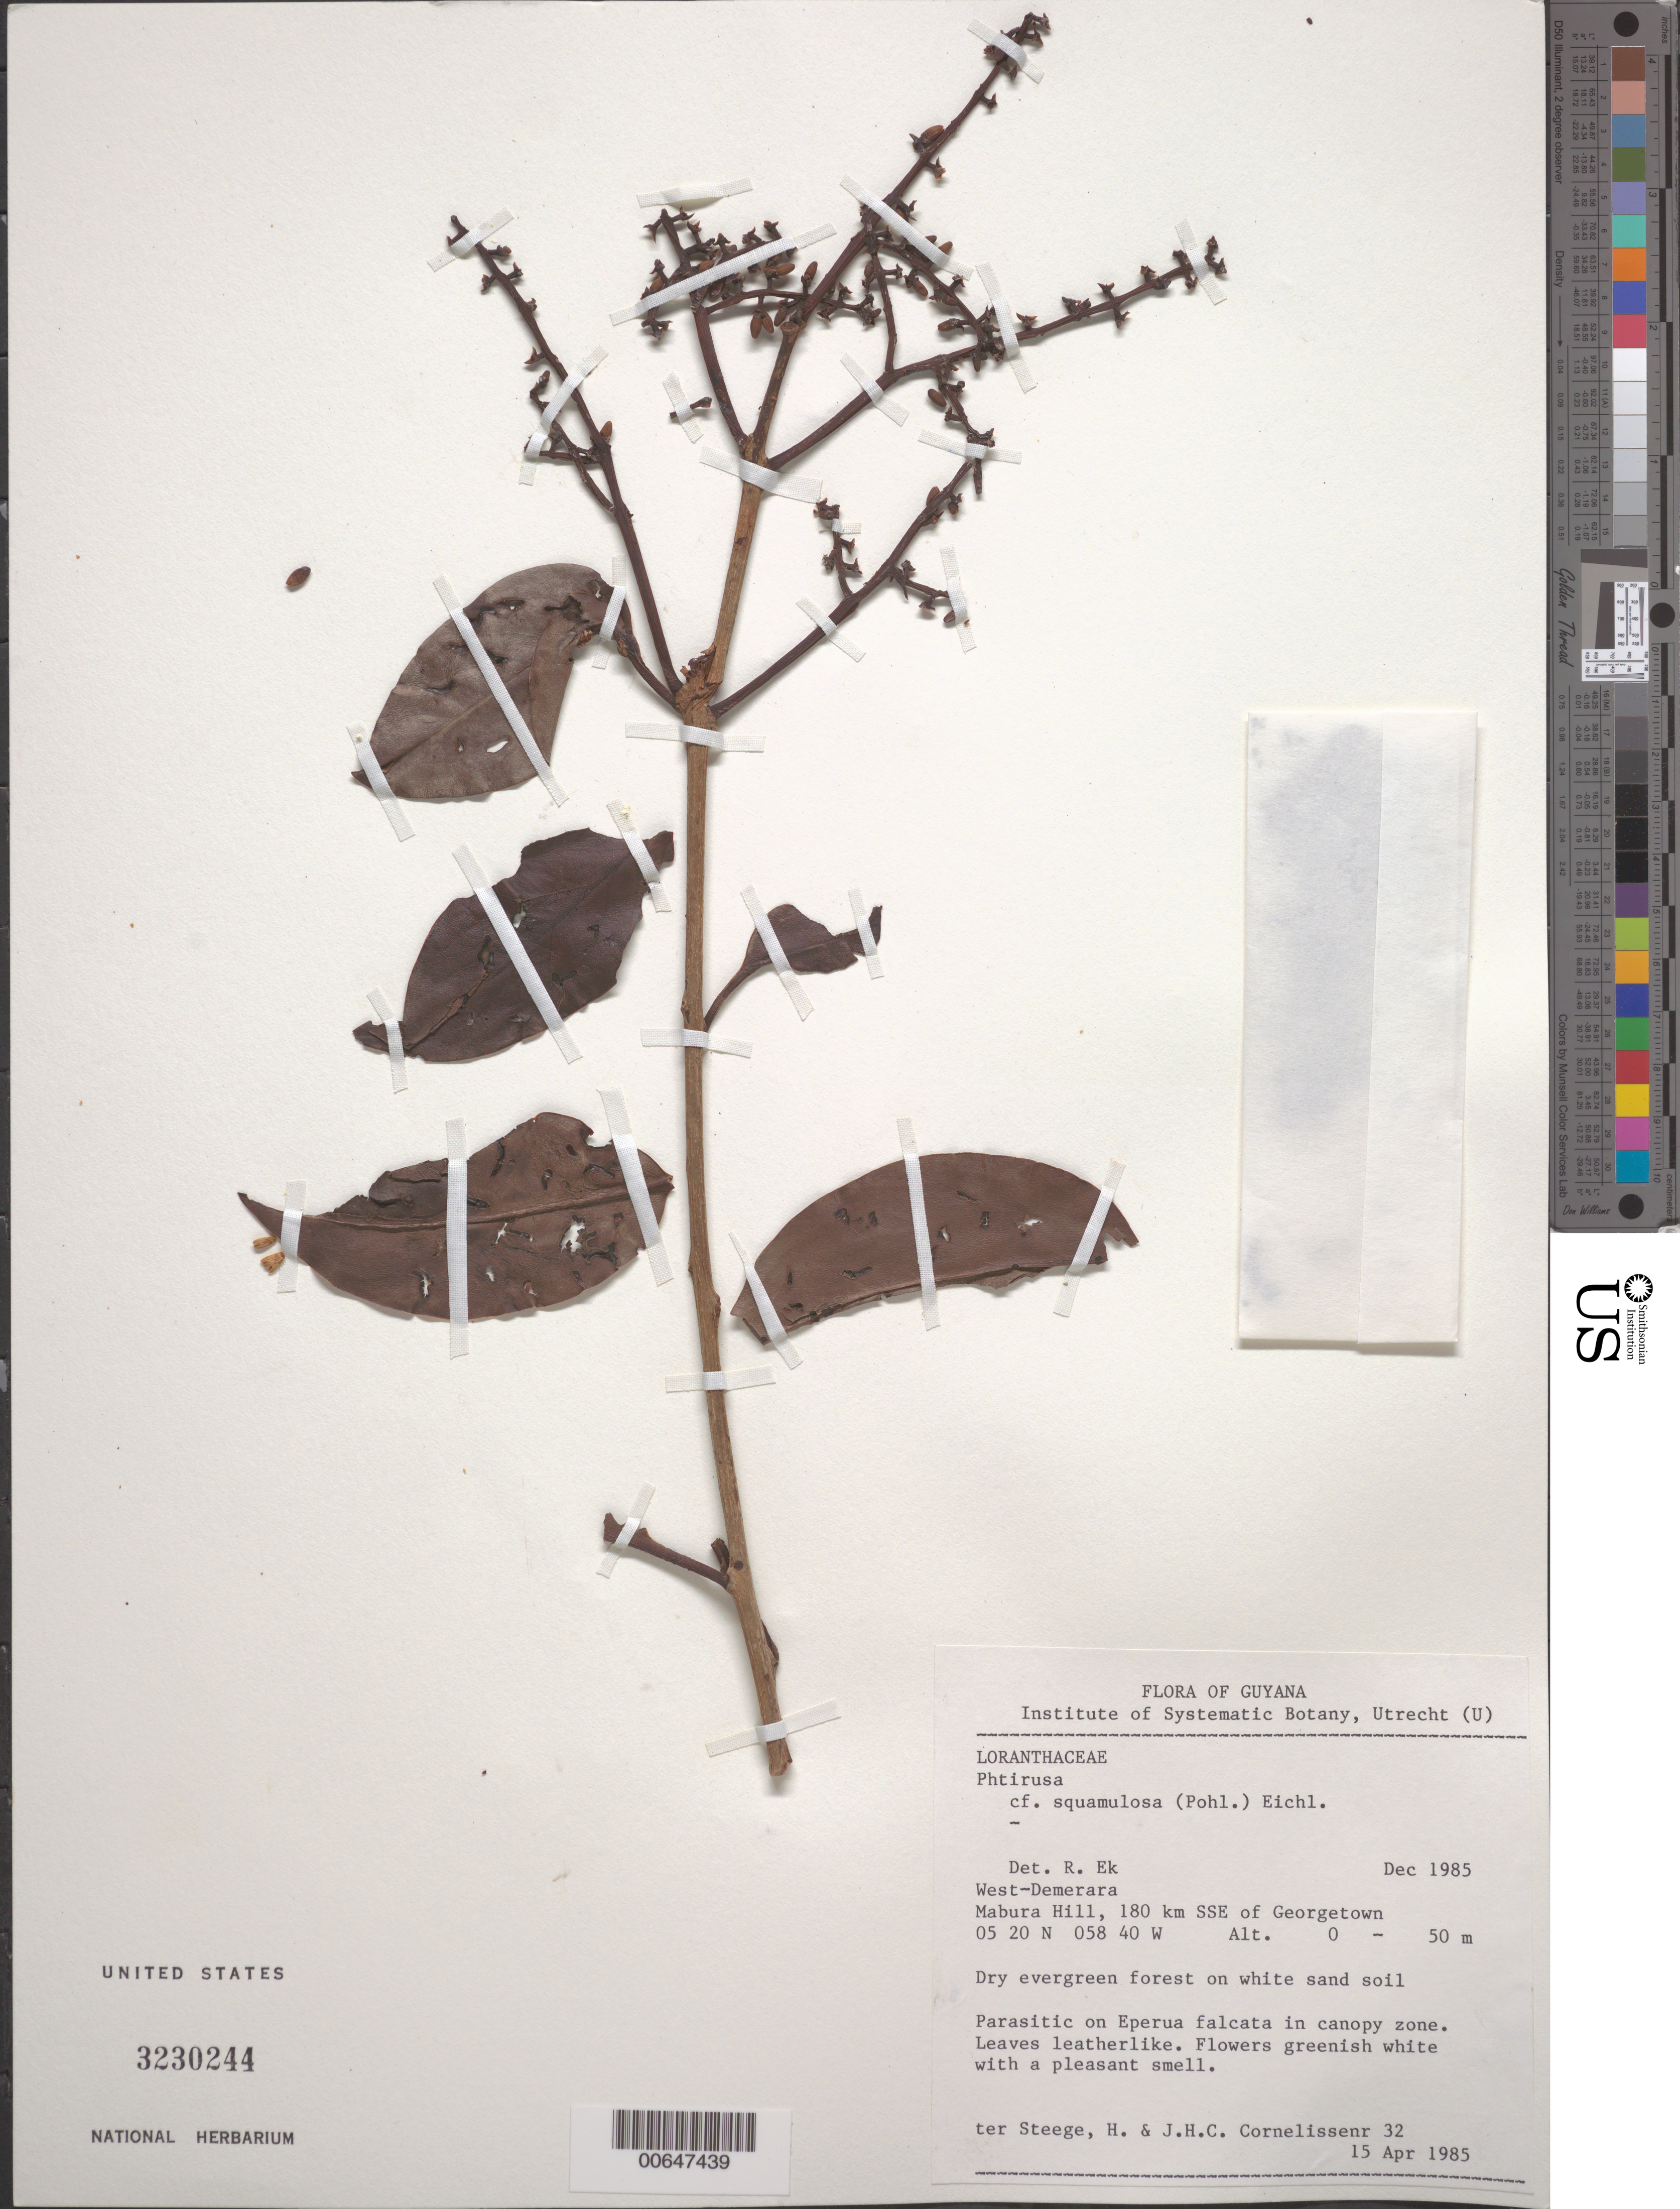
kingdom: Plantae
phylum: Tracheophyta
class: Magnoliopsida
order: Santalales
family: Loranthaceae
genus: Phthirusa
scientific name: Phthirusa squamulosa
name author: (Pohl) Klotzsch ex Eichler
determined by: Ek, R.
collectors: H. ter Steege & J. Cornelissenr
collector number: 32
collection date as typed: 15-Apr-85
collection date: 1985-04-15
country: Guyana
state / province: U. Demerara-Berbice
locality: Mabura Hill, 180 km SSE of Georgetown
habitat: Dry evergreen forest on white sand soil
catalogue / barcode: US 3230244